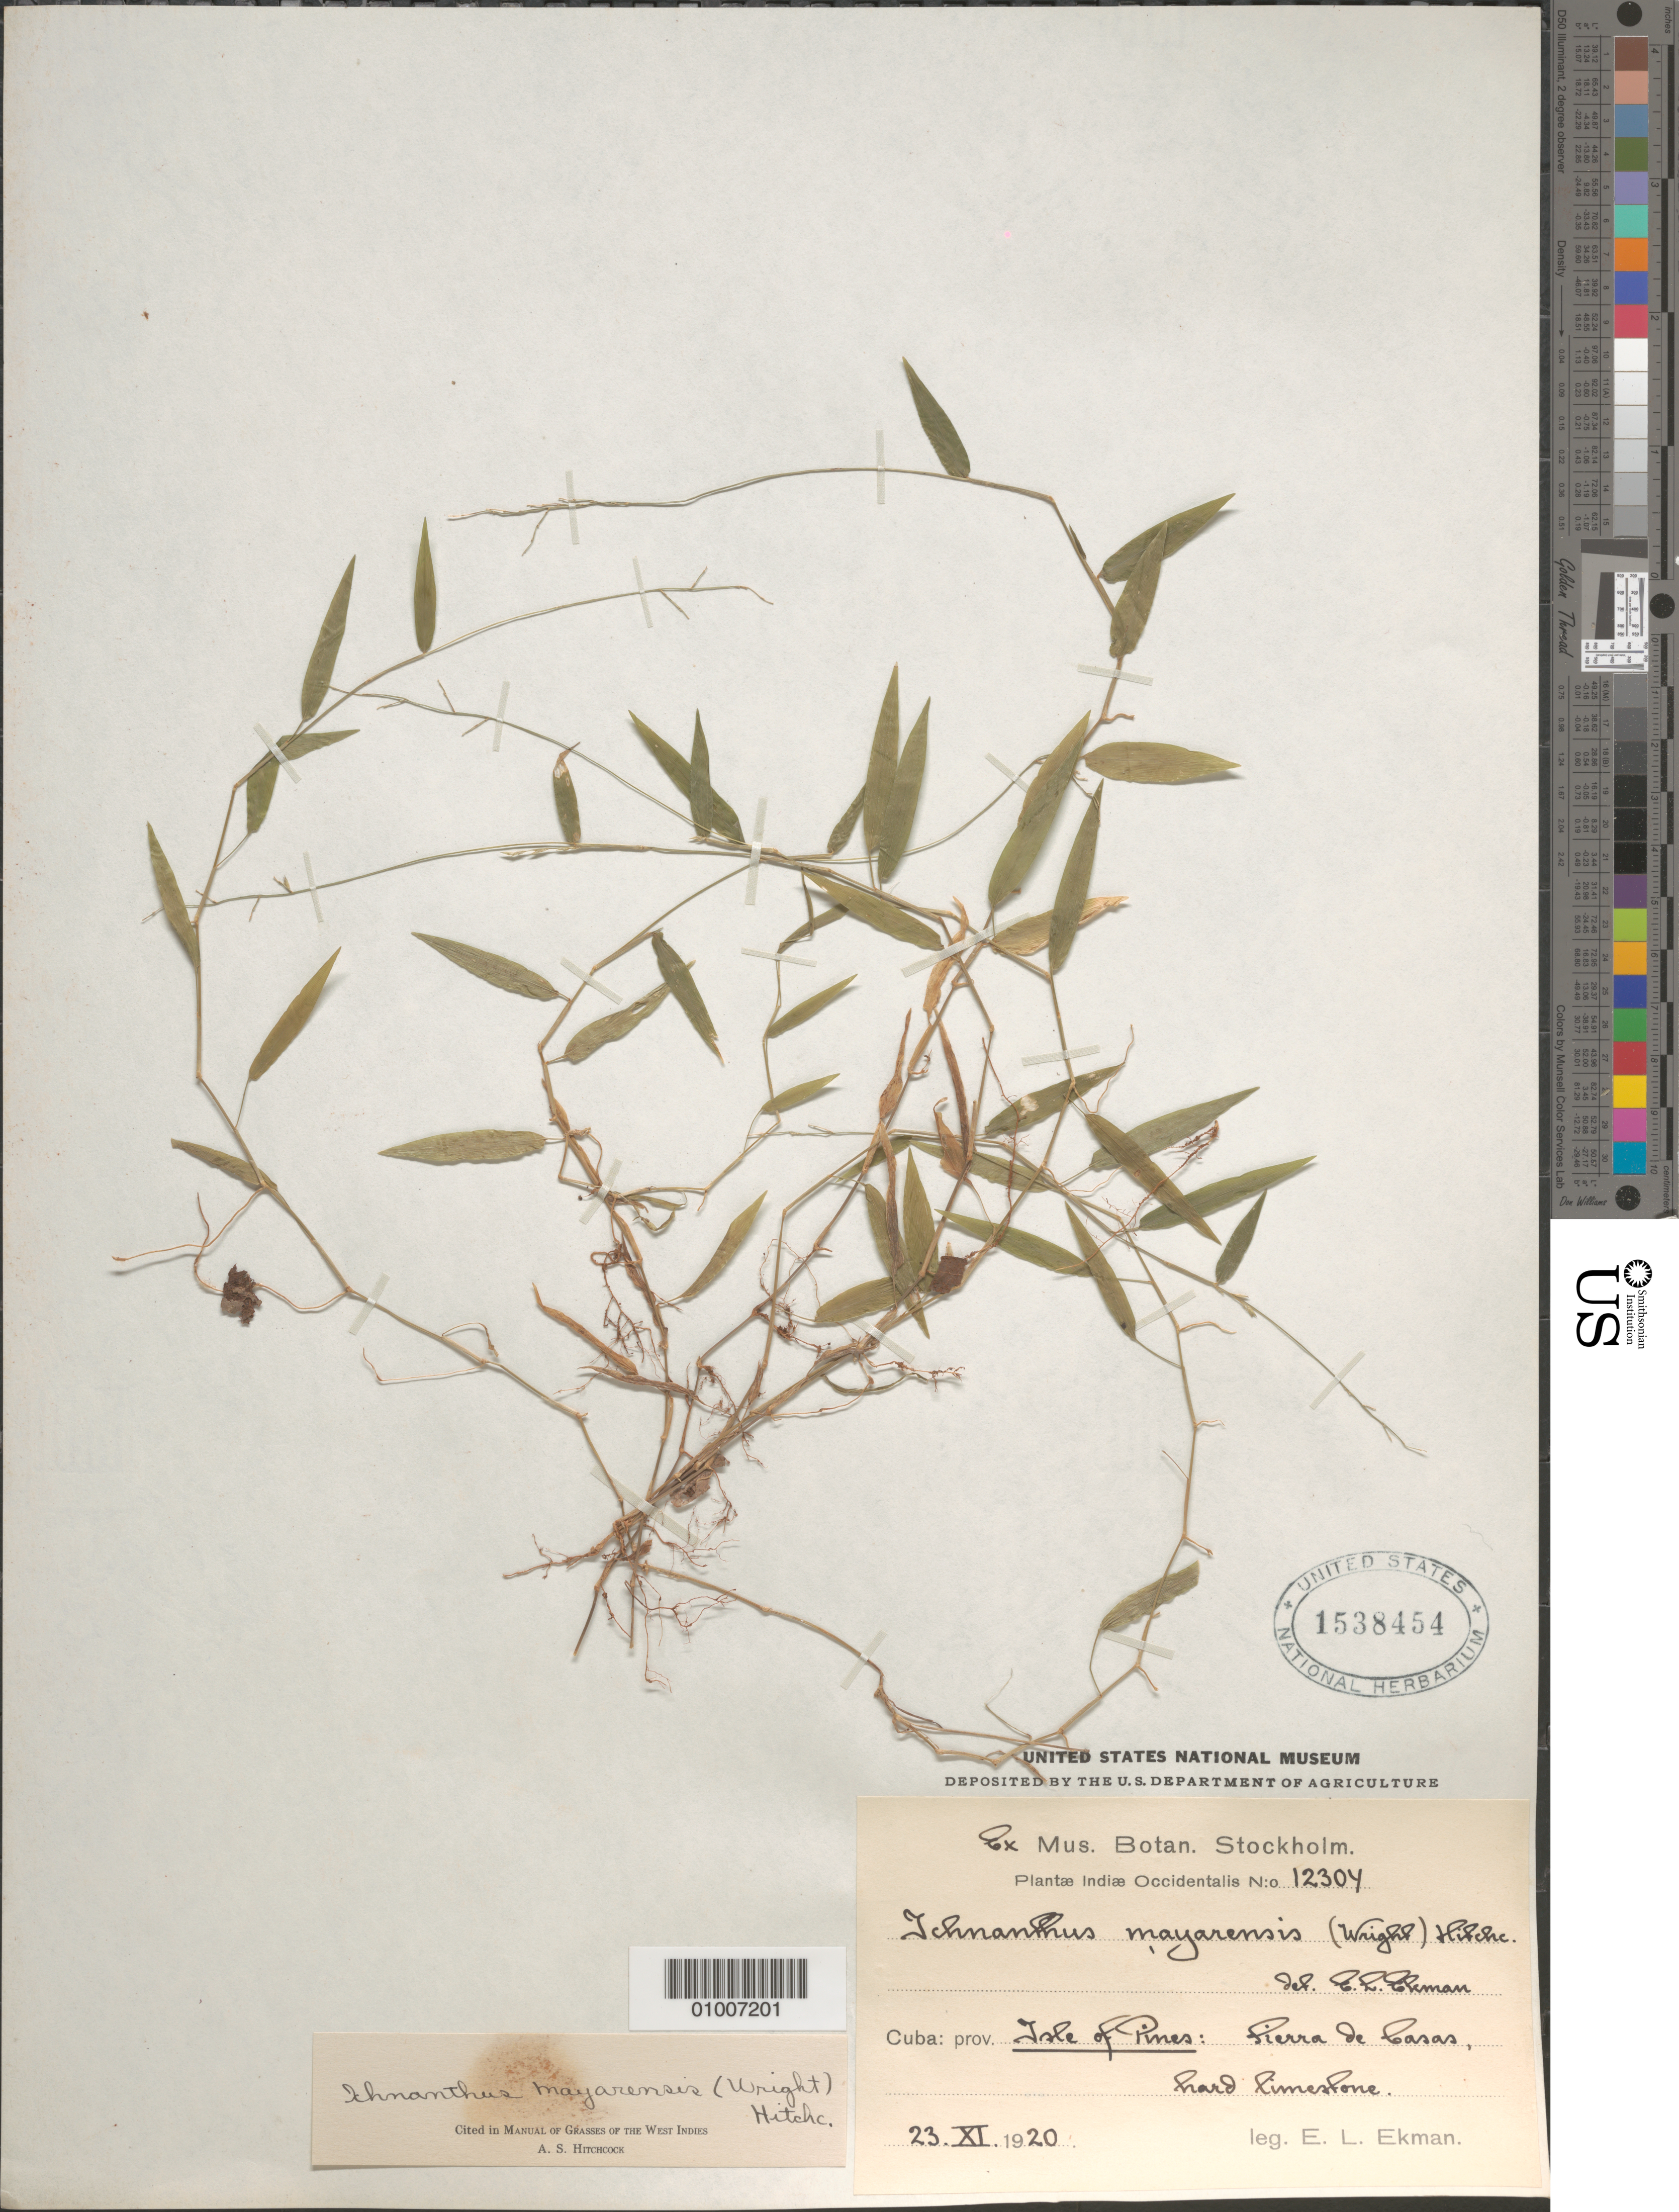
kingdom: Plantae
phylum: Tracheophyta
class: Liliopsida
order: Poales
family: Poaceae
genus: Ichnanthus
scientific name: Ichnanthus mayarensis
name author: (C. Wright) Hitchc.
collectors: E. L. Ekman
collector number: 12304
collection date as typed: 23 Nov 1920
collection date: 1920-11-23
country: Cuba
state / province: Isla de la Juventud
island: Isla de la Juventud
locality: [Isle of Pines], Sierra de Casas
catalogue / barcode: US 1538454